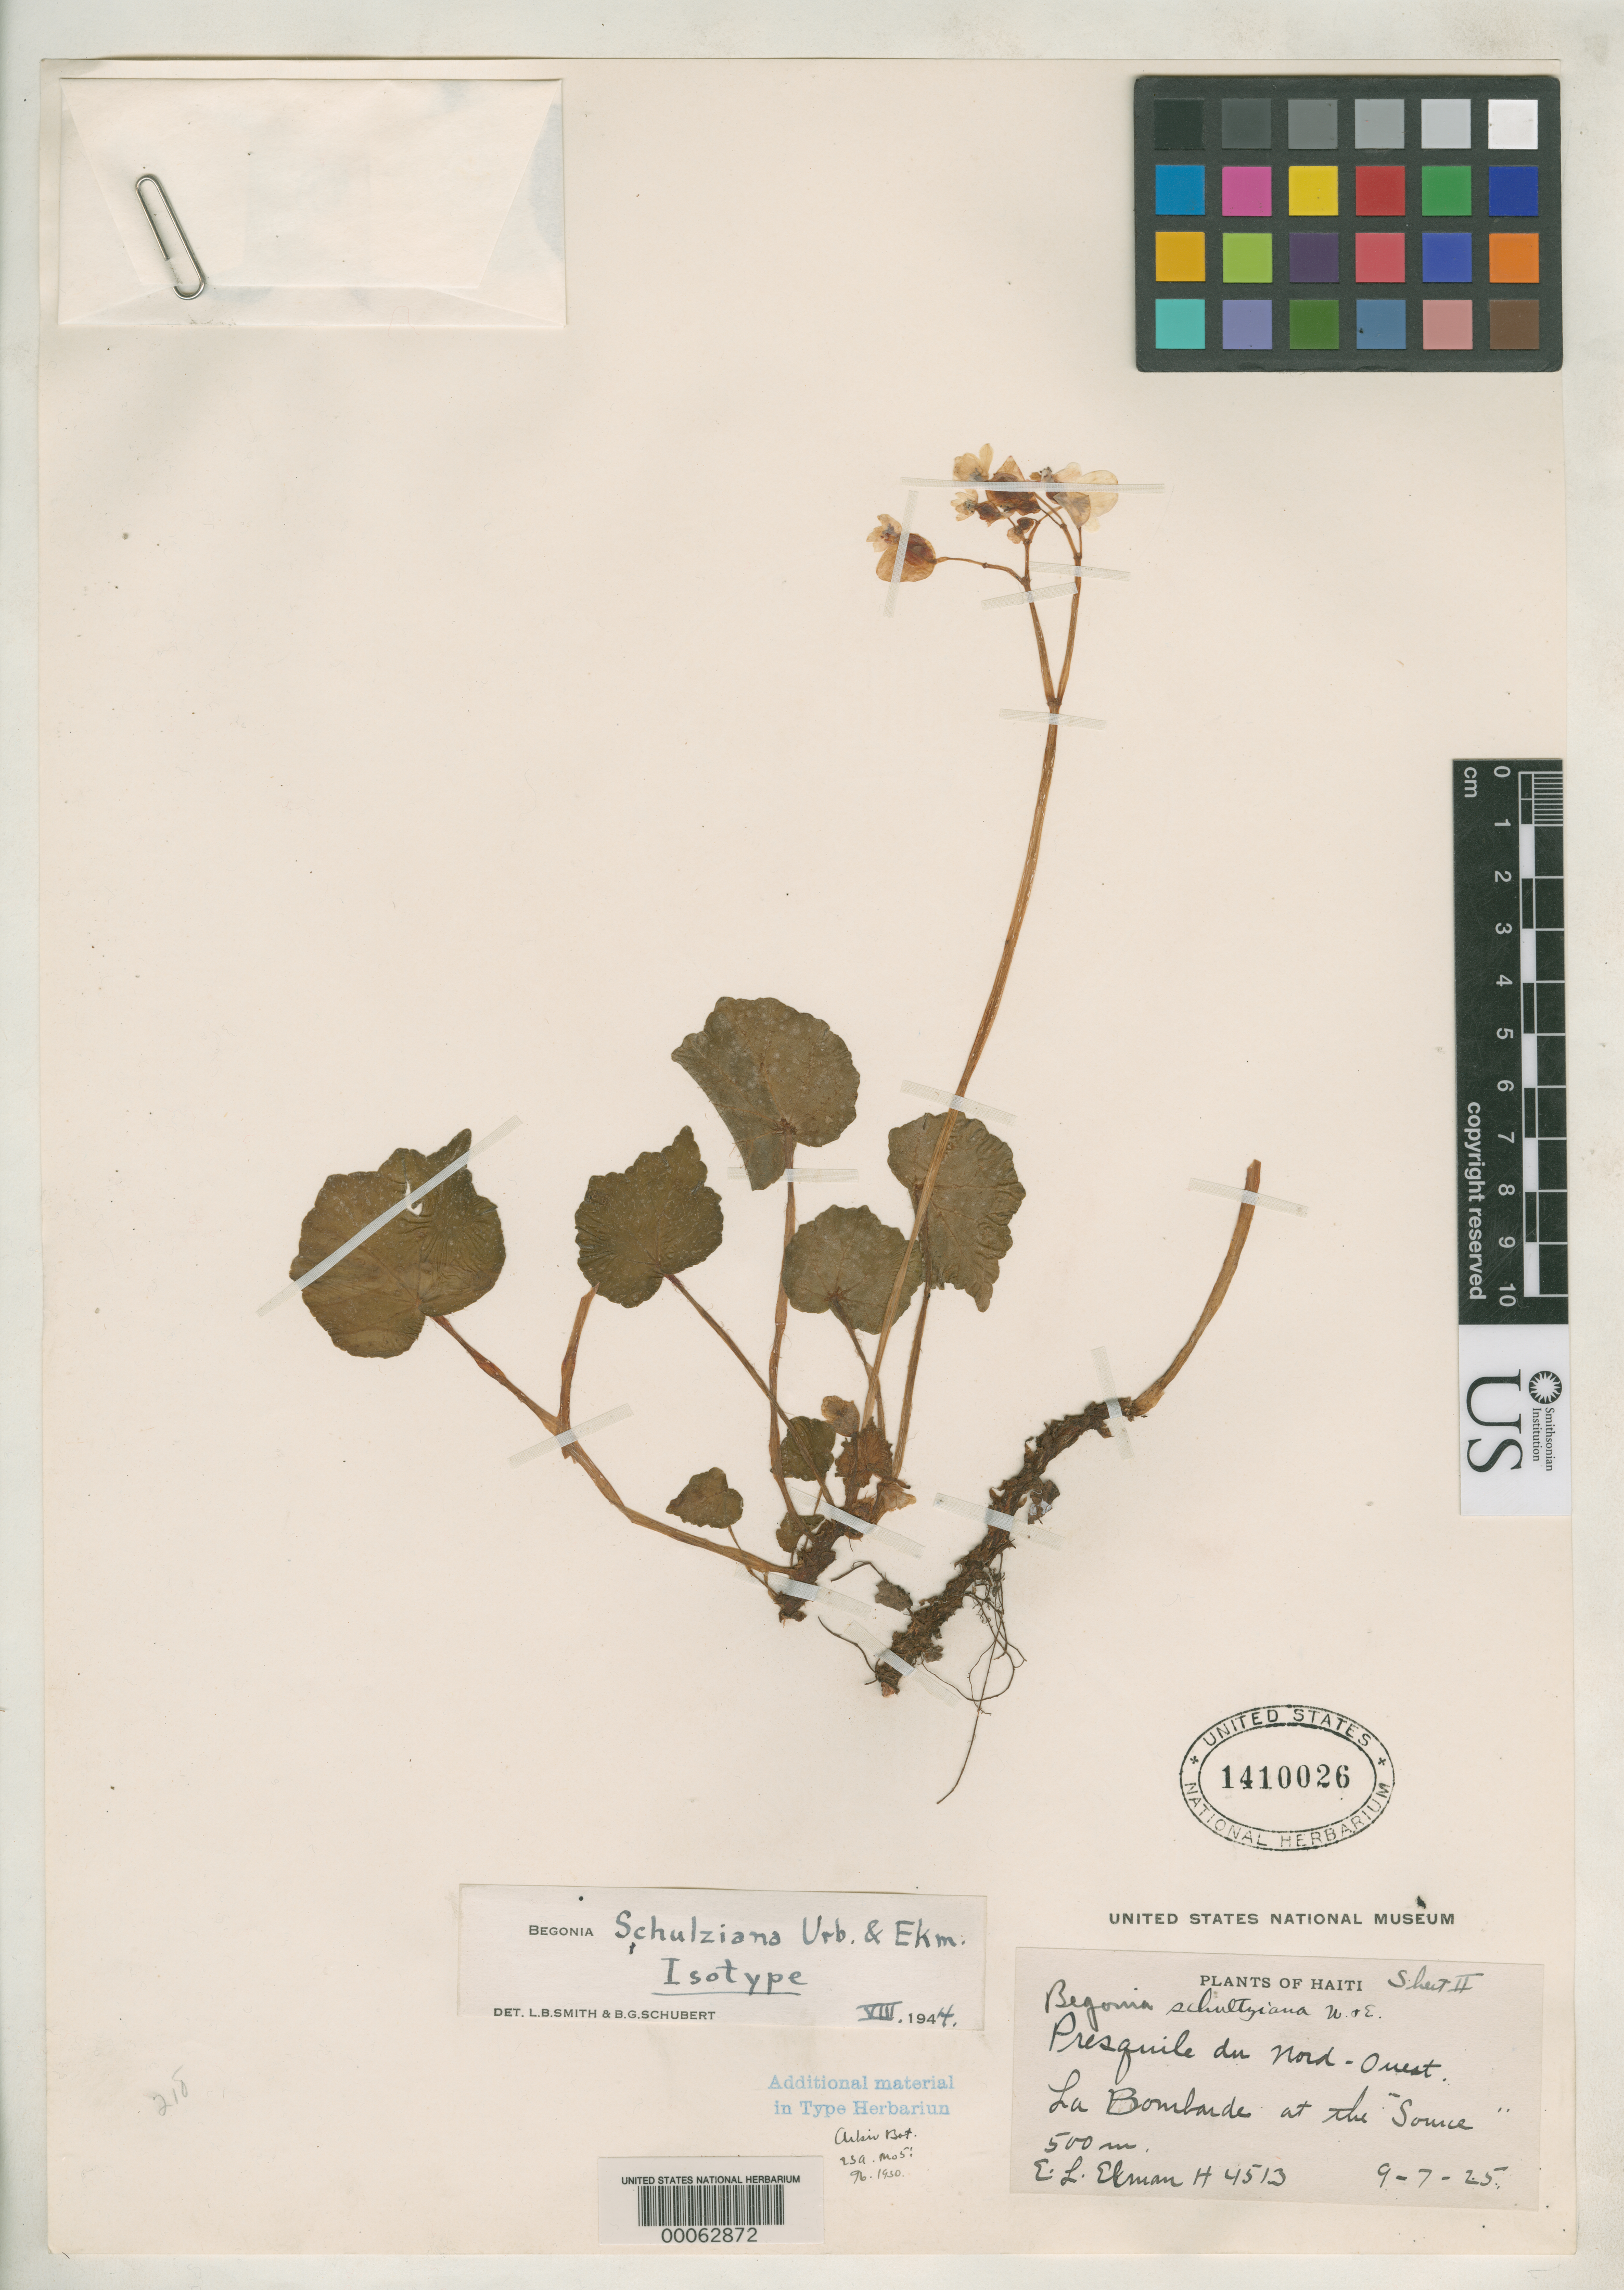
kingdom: Plantae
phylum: Tracheophyta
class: Magnoliopsida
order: Cucurbitales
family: Begoniaceae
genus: Begonia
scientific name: Begonia schulziana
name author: Urb. & Ekman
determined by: Smith, Lyman B.; Schubert, Bernice G.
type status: Isotype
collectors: E. L. Ekman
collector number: H4513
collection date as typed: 09 Jul 1925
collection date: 1925-07-09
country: Haiti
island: Hispaniola Island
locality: Presquile du Nord-Óuest, La Bombarde at the "source".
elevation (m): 500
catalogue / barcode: US 1410026